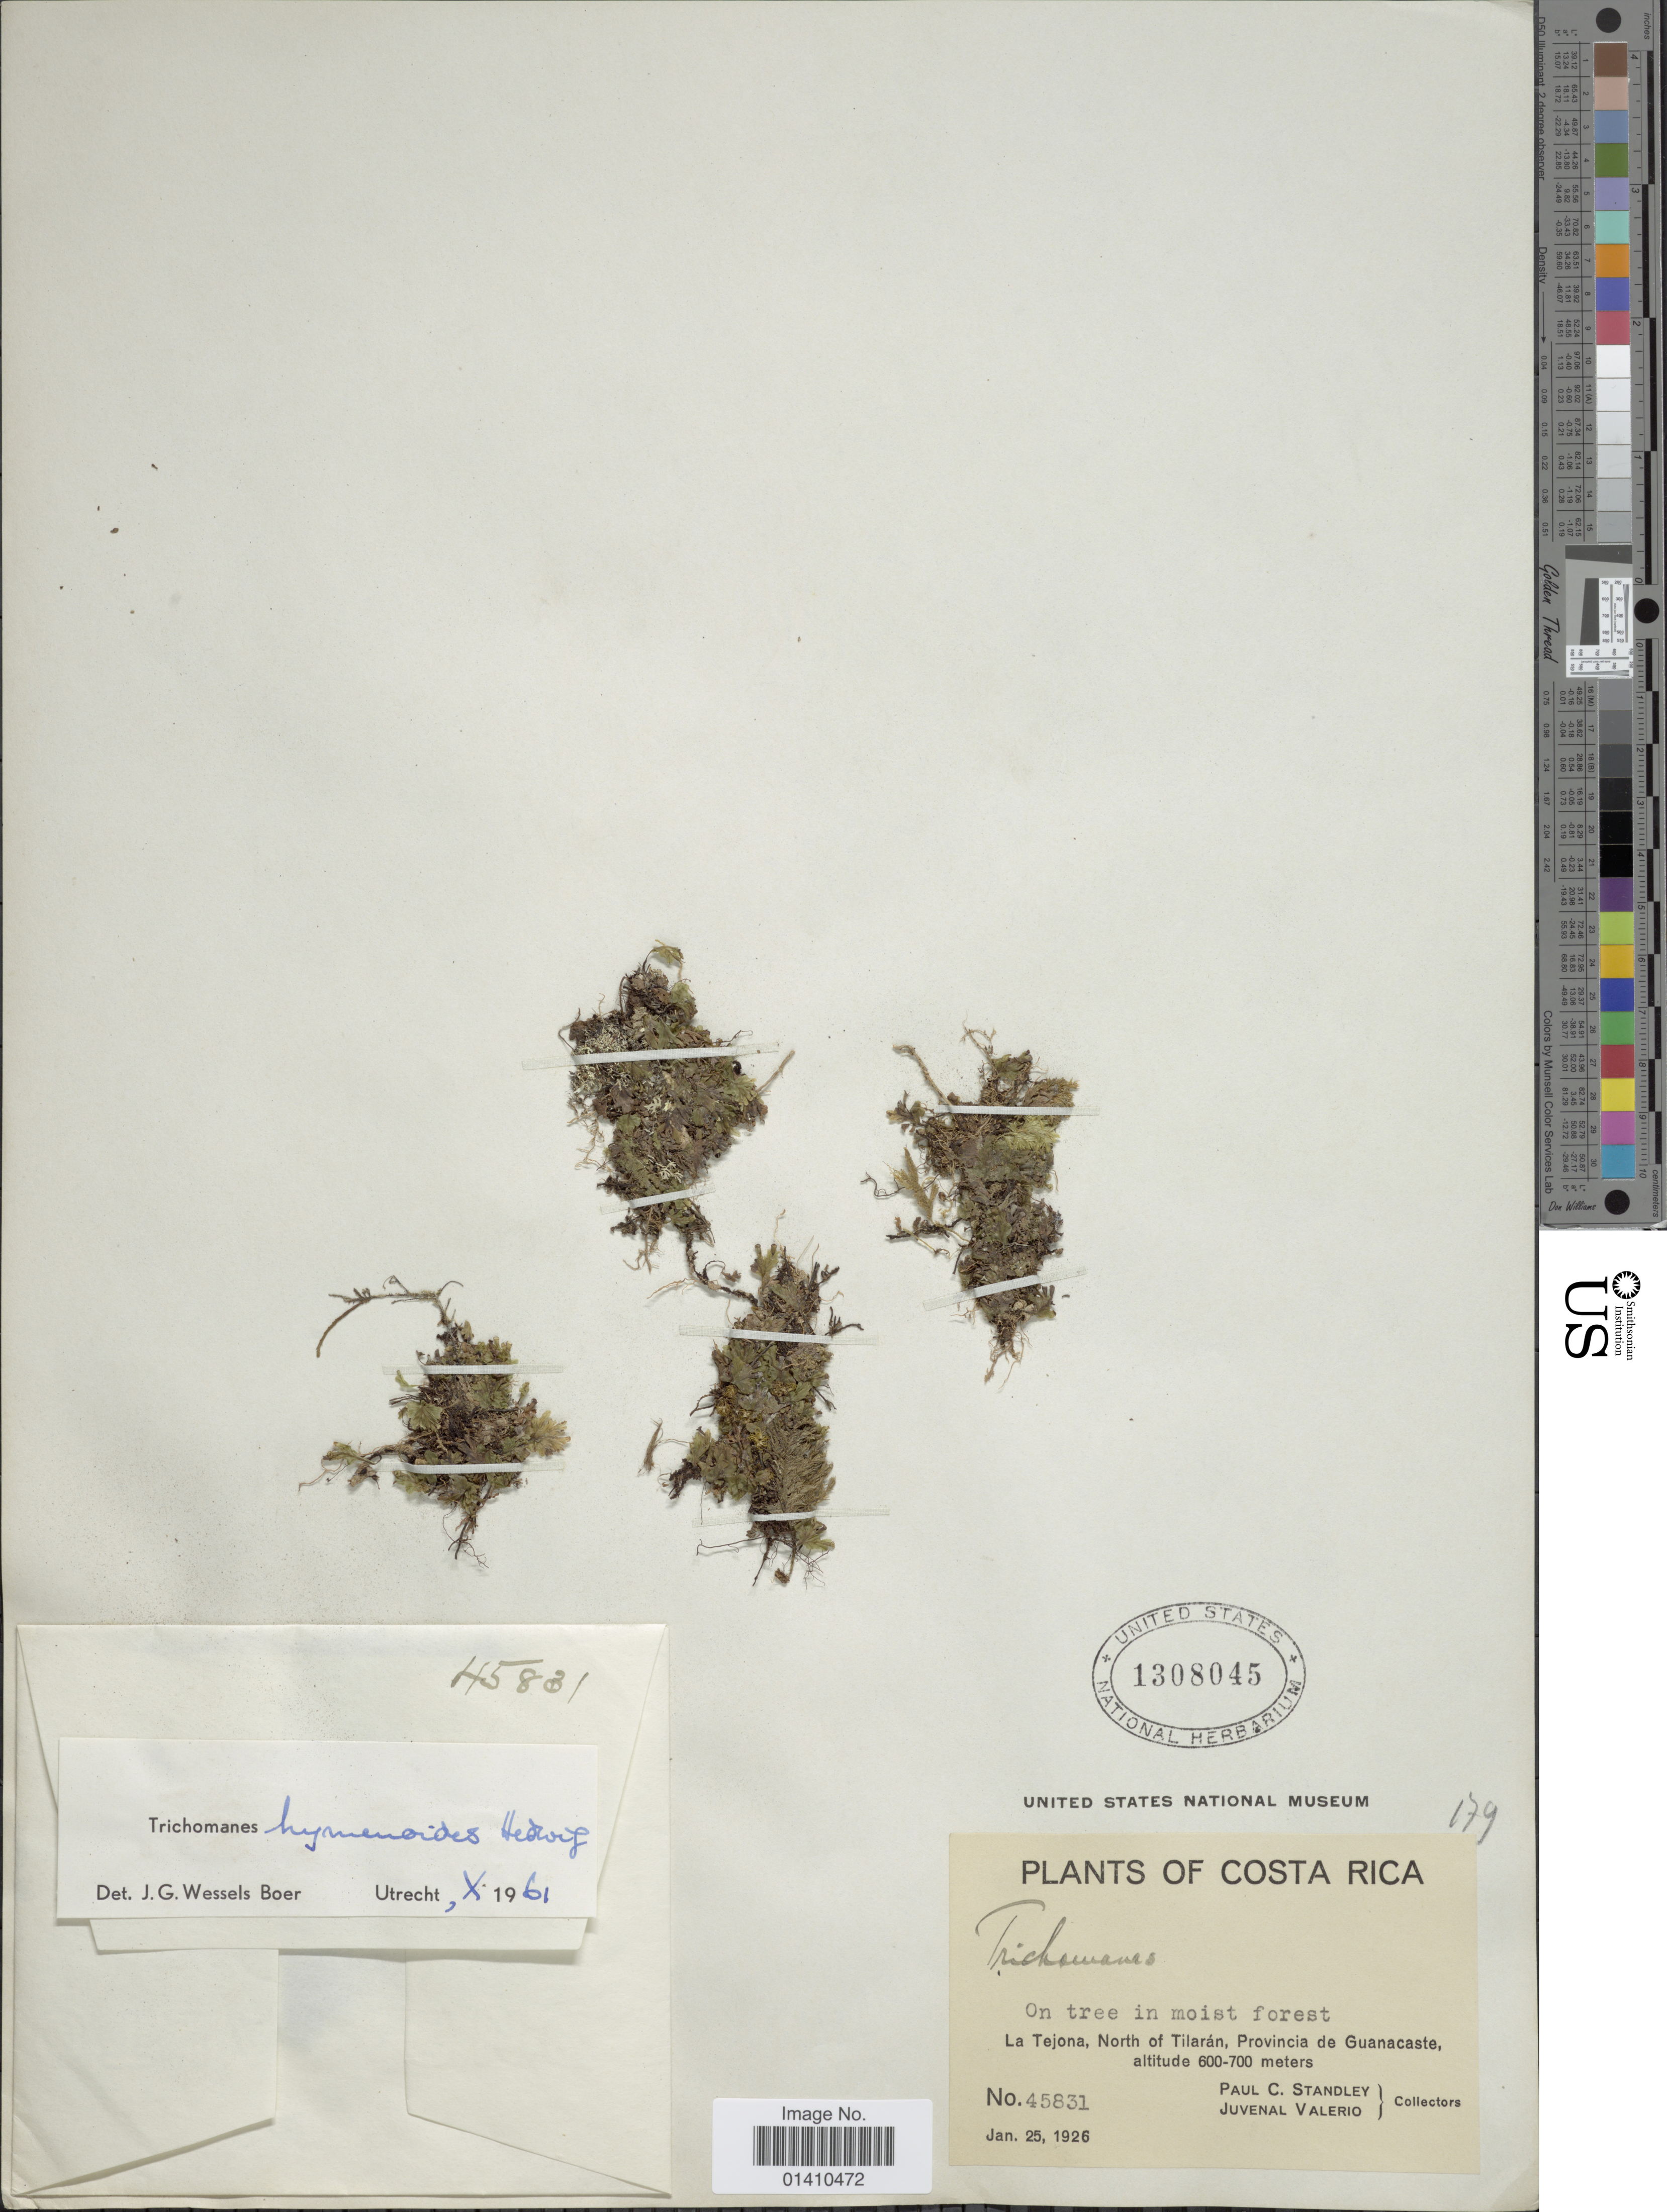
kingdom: Plantae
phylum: Tracheophyta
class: Polypodiopsida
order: Hymenophyllales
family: Hymenophyllaceae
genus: Didymoglossum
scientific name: Didymoglossum hymenoides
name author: (Hedw.) Copel.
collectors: P. C. Standley & J. Valerio R.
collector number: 45831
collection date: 1926-01-25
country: Costa Rica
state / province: Guanacaste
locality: La Tejona, North of Tilaran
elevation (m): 600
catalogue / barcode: US 1308045